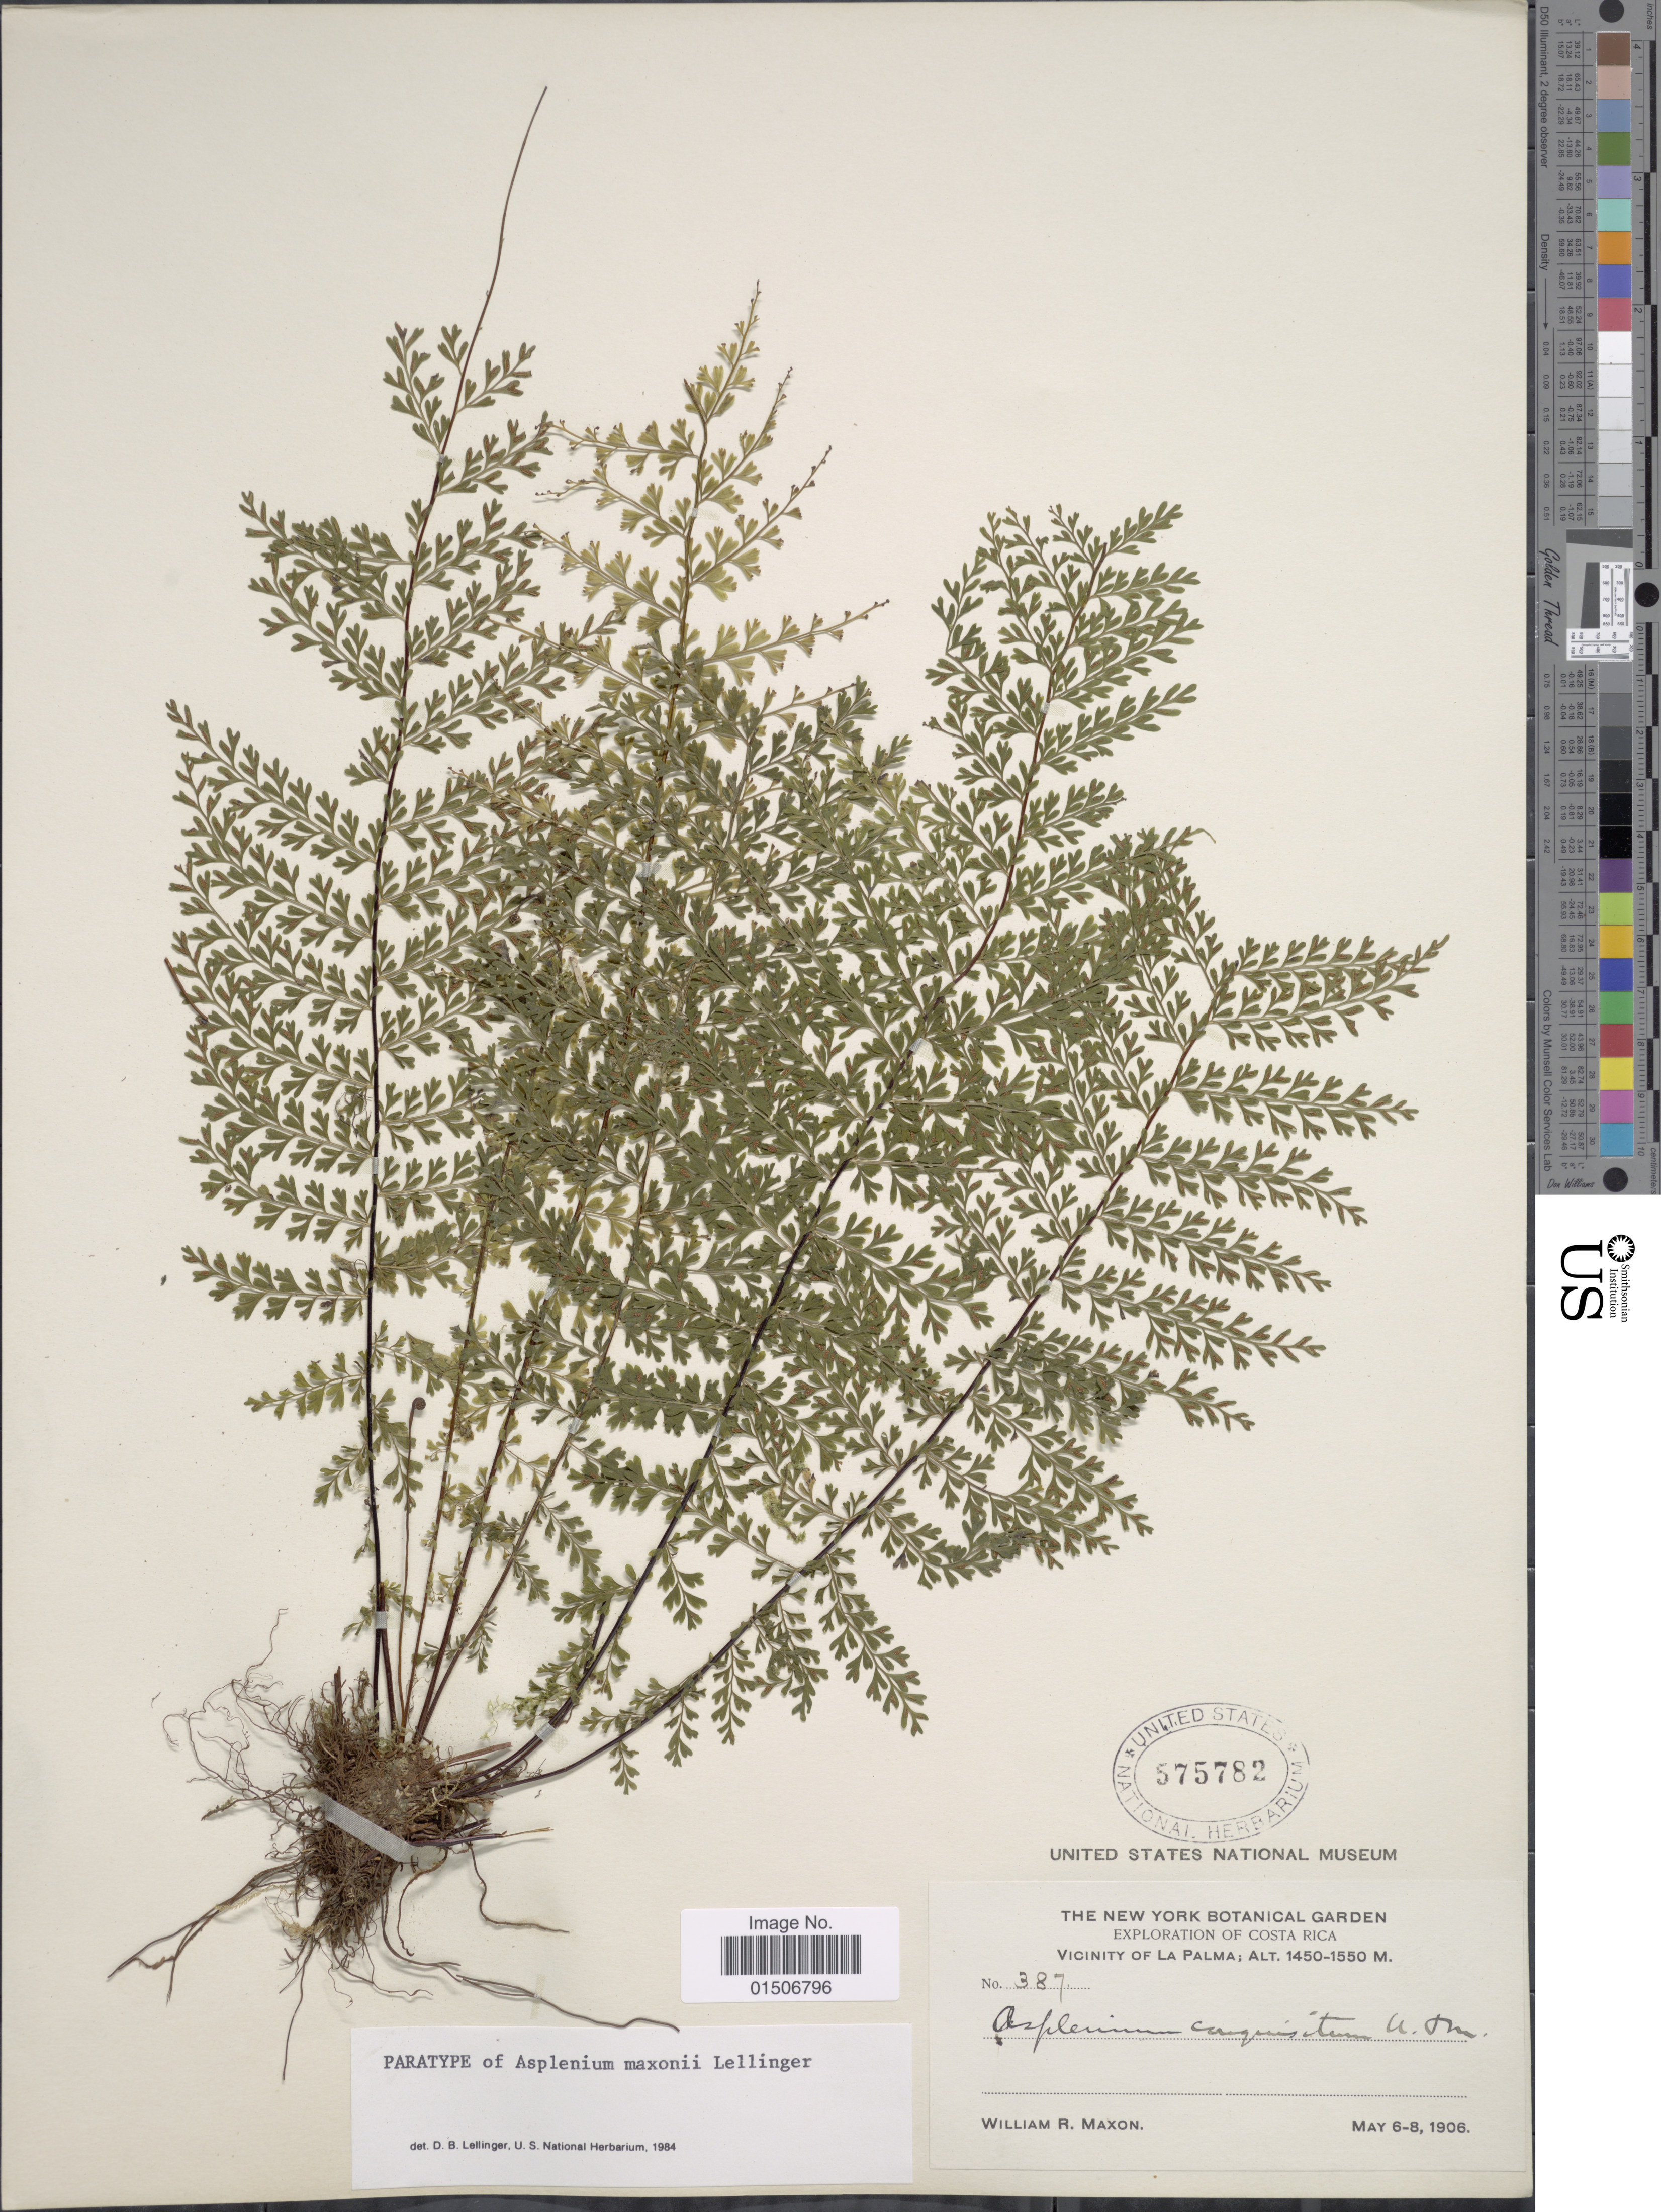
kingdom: Plantae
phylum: Tracheophyta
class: Polypodiopsida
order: Polypodiales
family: Aspleniaceae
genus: Asplenium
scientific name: Asplenium maxonii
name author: Lellinger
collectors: W. R. Maxon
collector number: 387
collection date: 1906-05-06/1906-05-08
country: Costa Rica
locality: Vicinity of La Palma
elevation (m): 1450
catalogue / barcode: US 575782